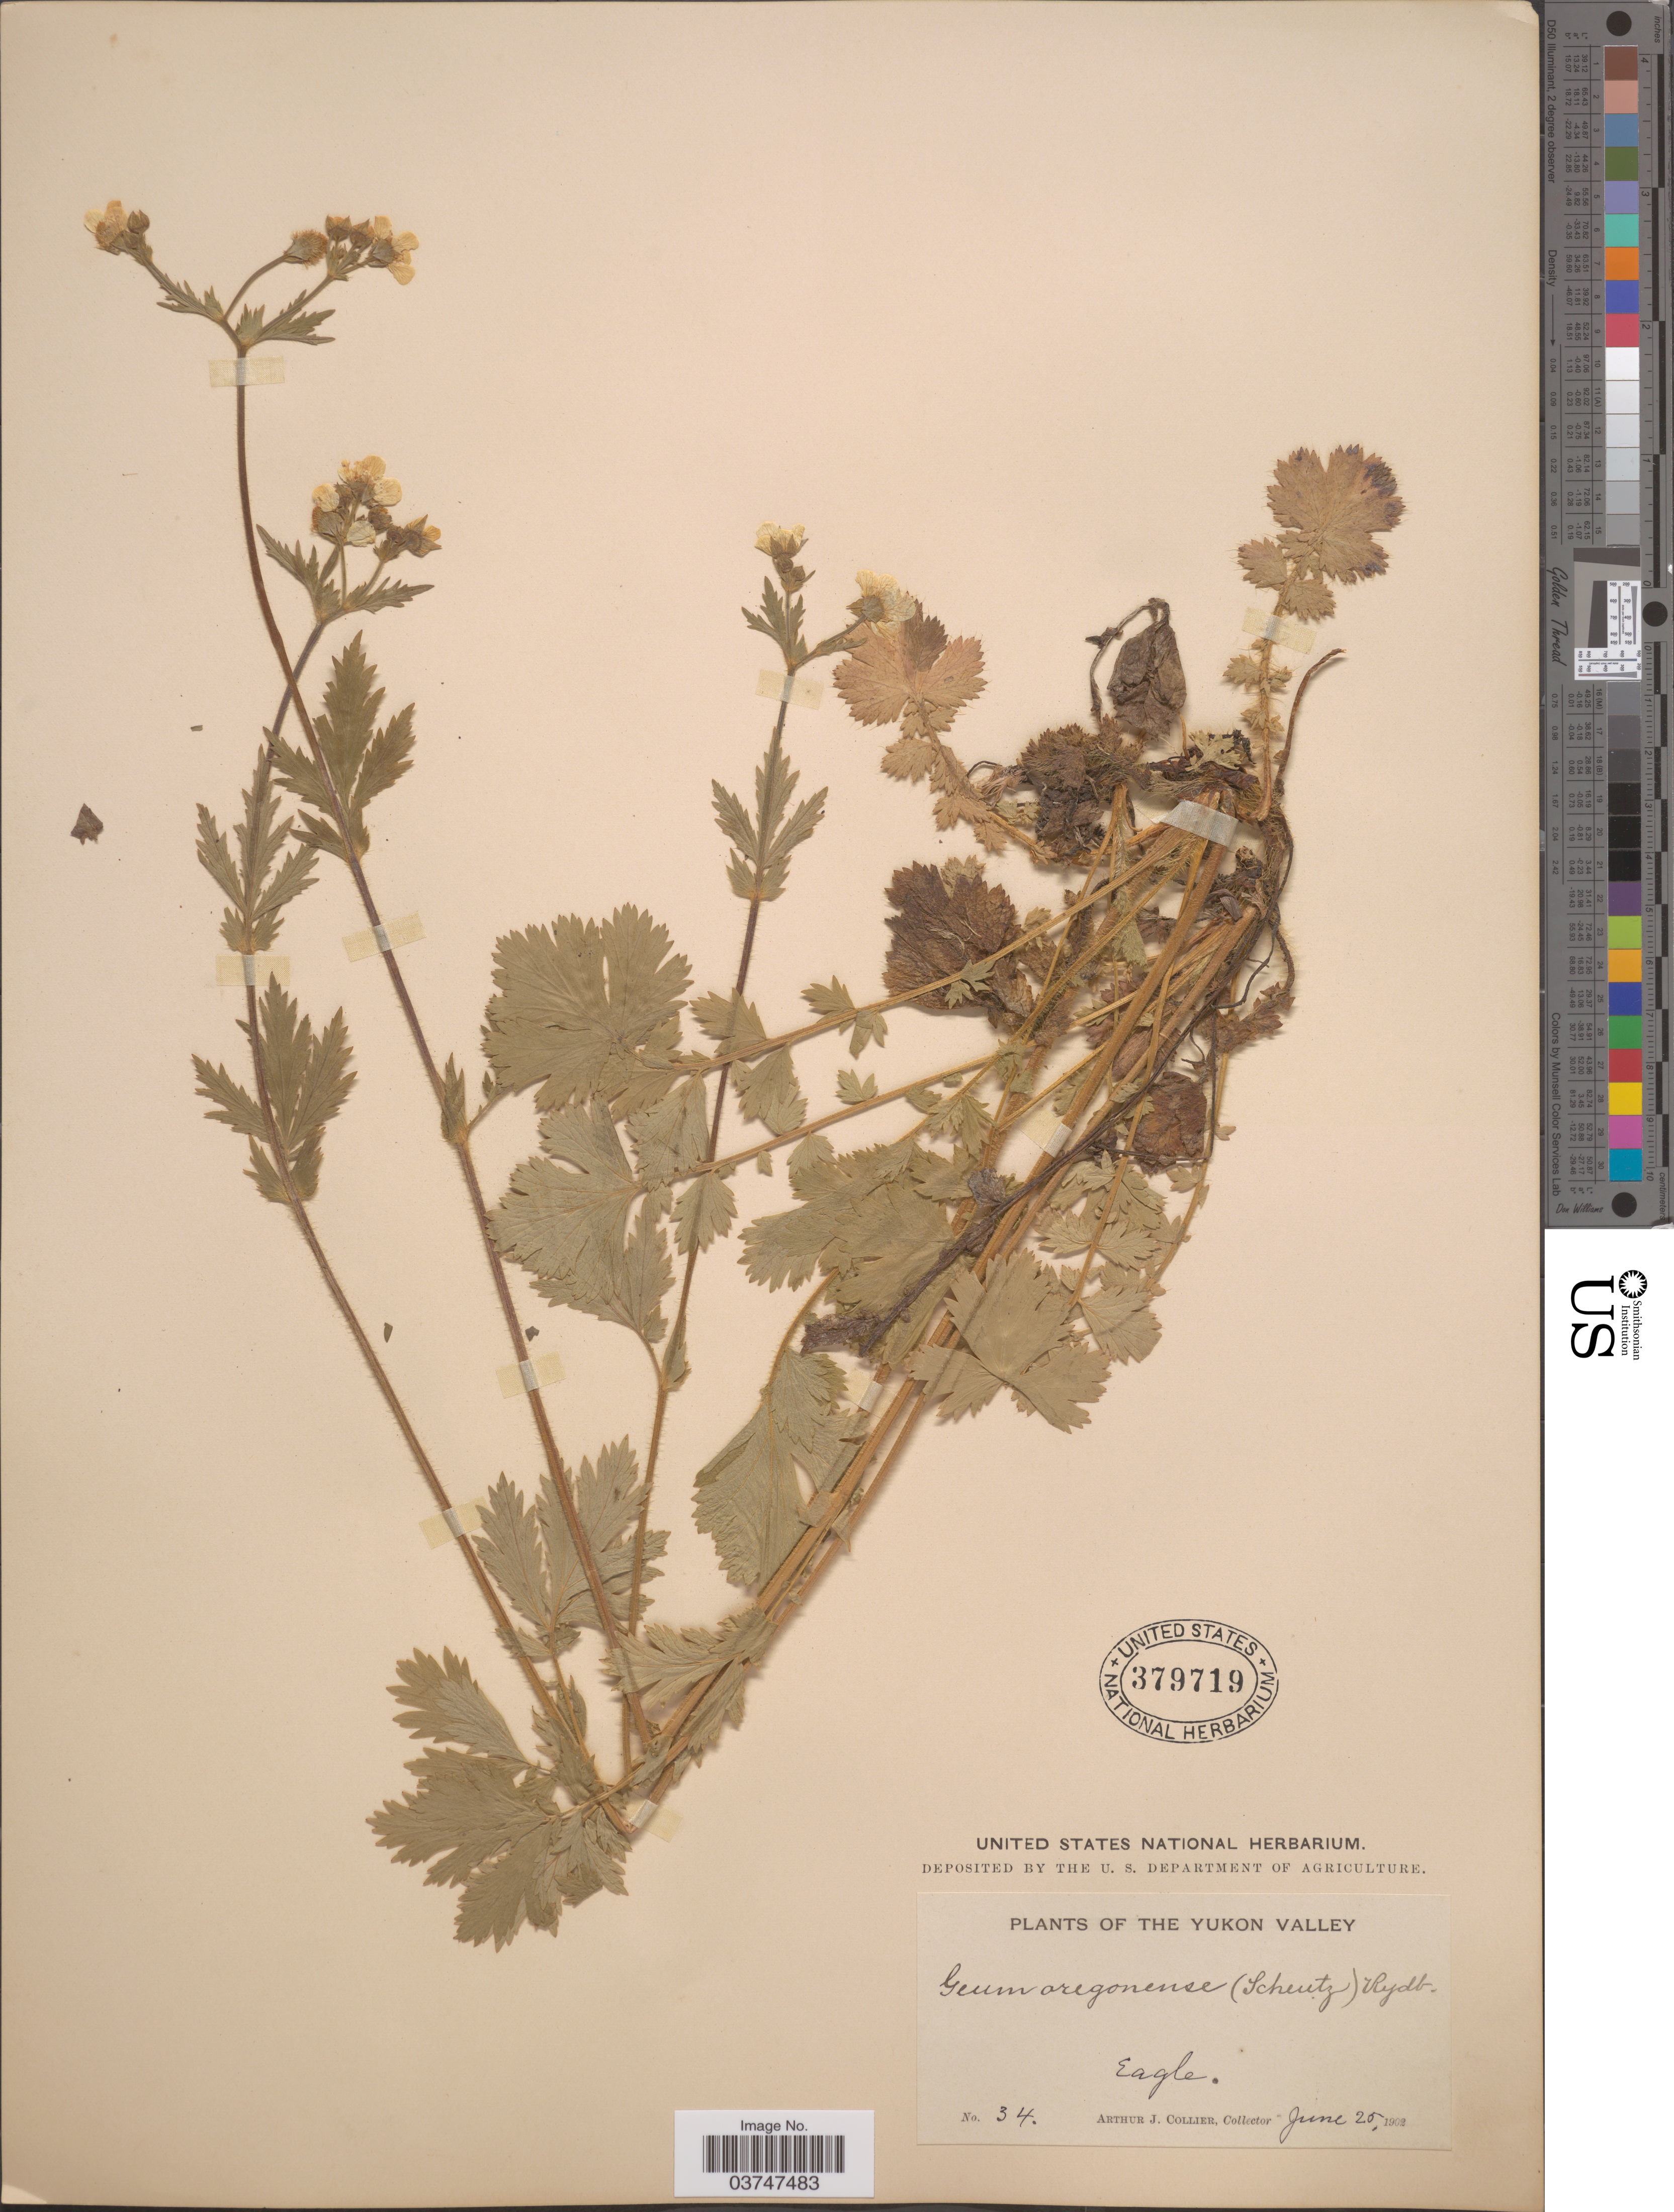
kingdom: Plantae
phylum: Tracheophyta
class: Magnoliopsida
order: Rosales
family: Rosaceae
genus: Geum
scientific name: Geum macrophyllum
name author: Willd.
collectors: A. Collier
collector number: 34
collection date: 1902-06-25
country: Canada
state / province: Yukon Territory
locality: The Yukon Valley. Eagle.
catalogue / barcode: US 379719